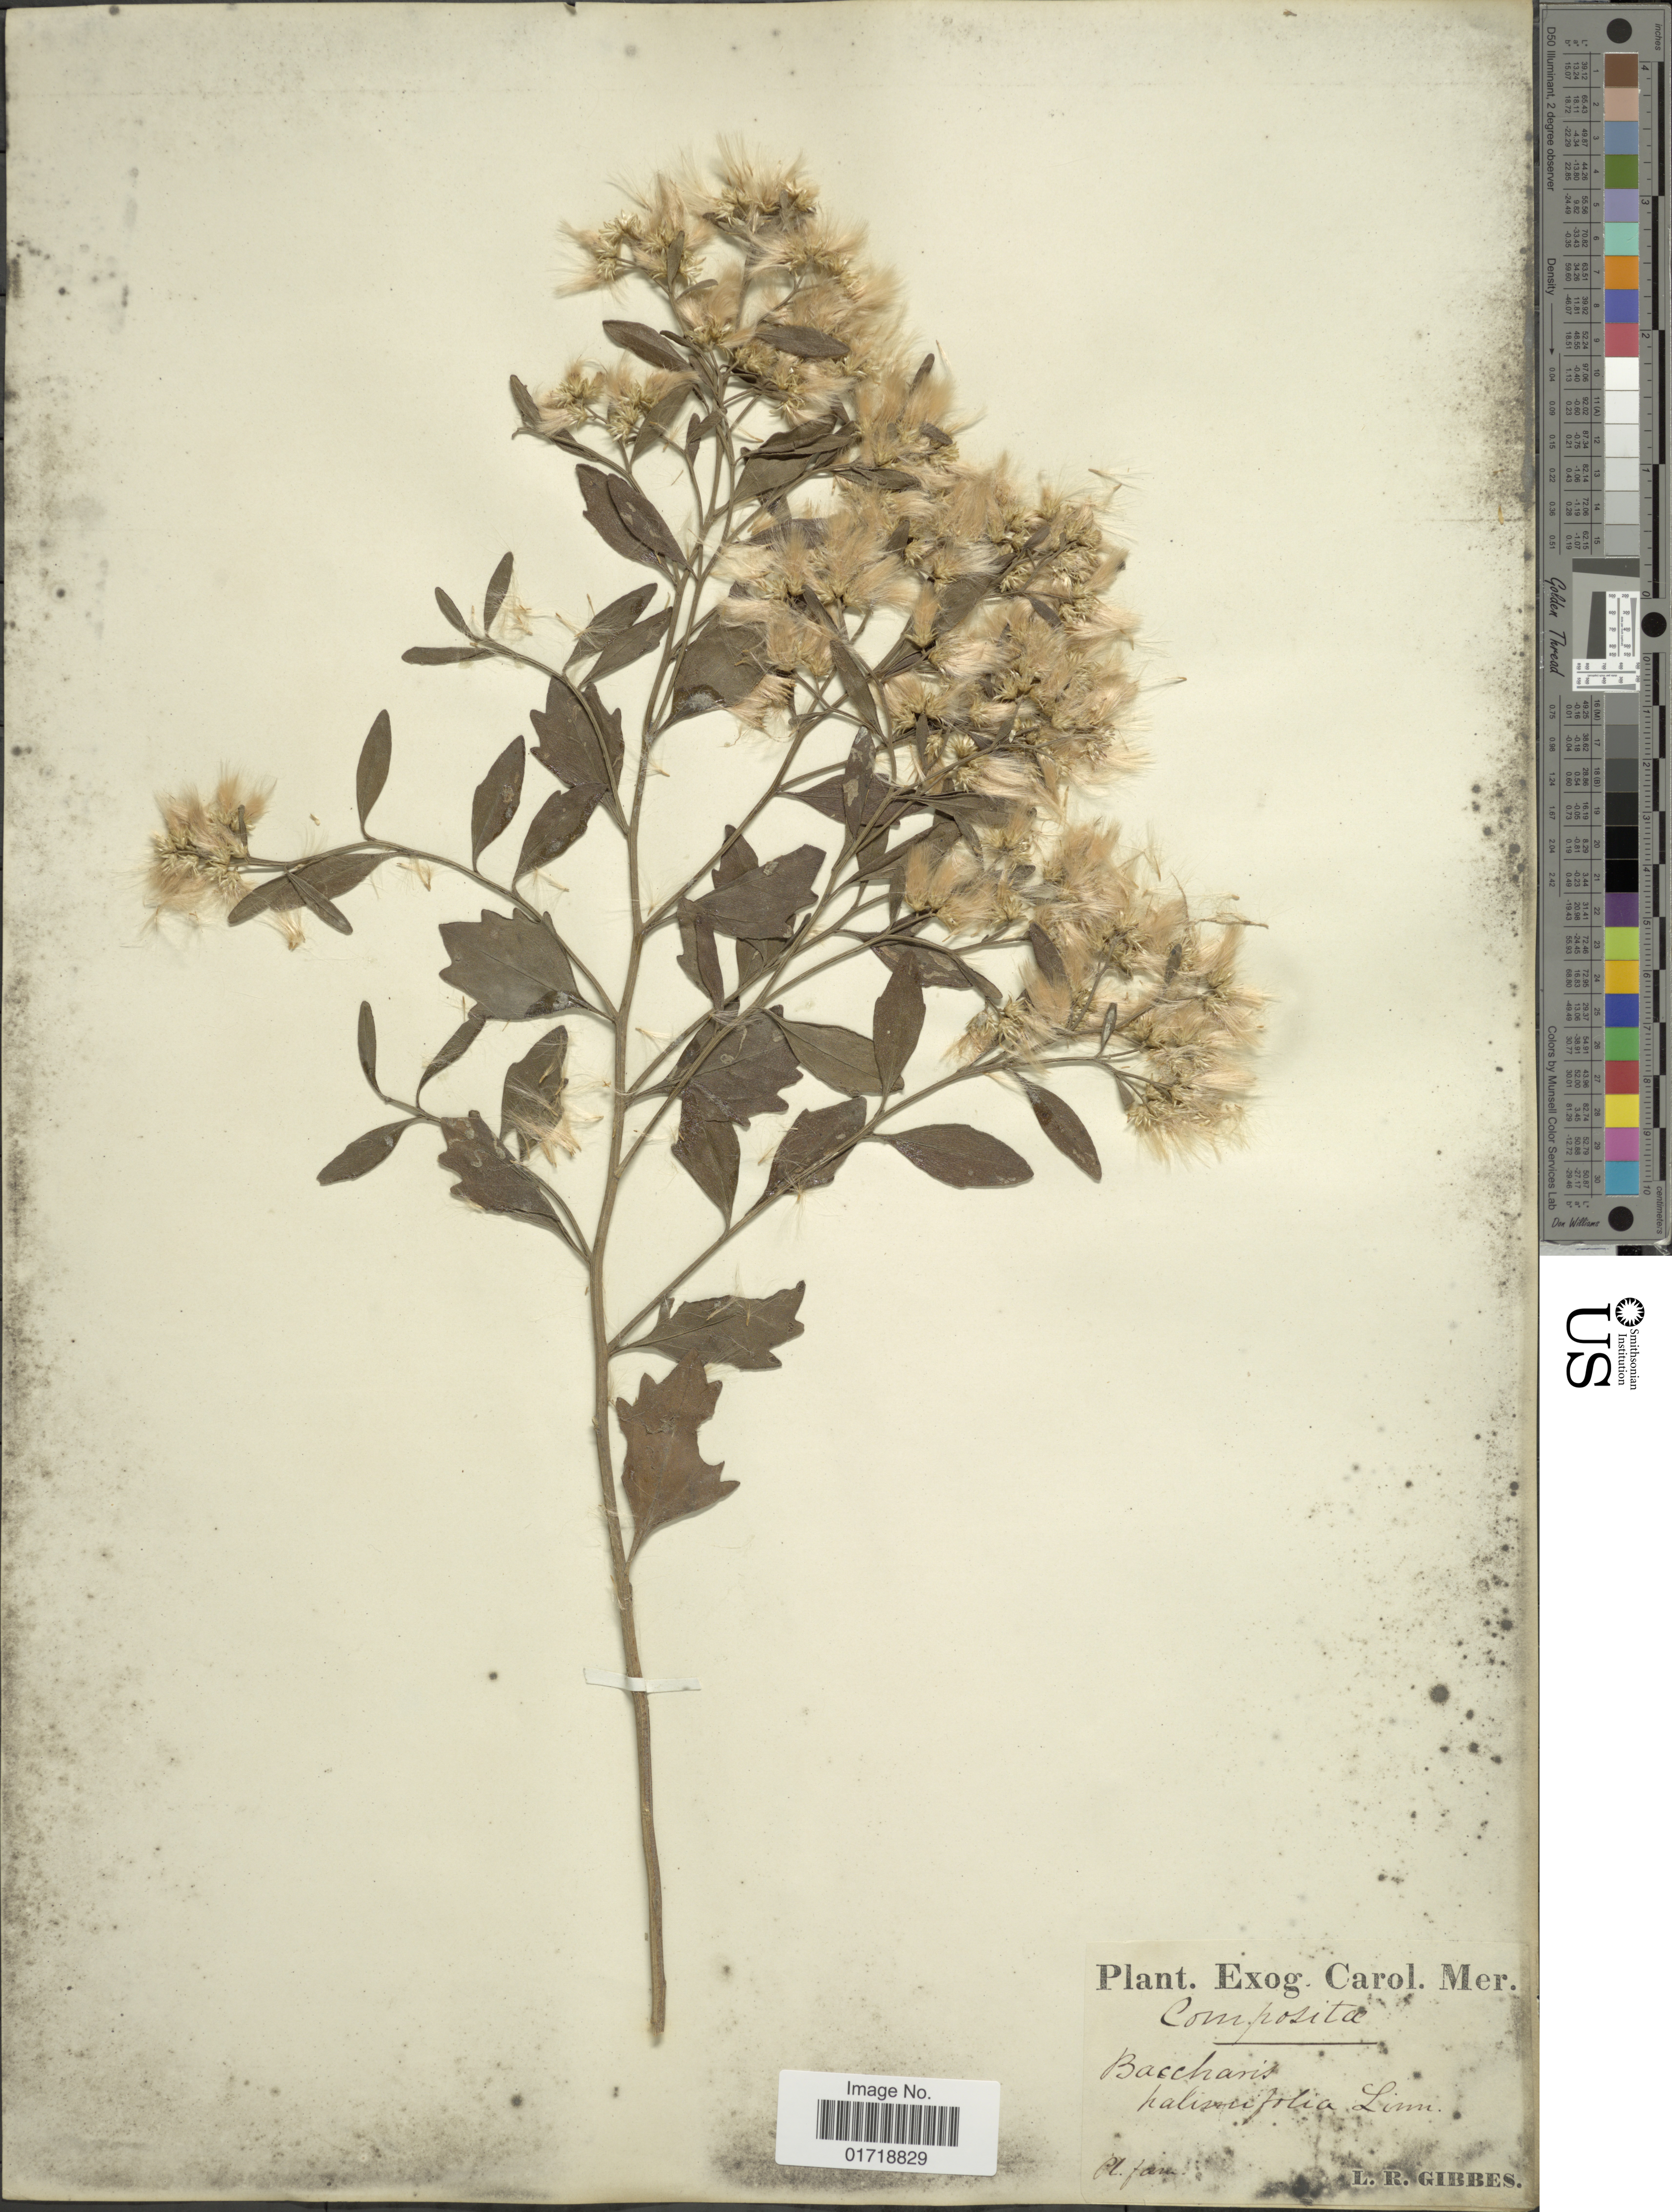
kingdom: Plantae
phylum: Tracheophyta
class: Magnoliopsida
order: Asterales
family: Asteraceae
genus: Baccharis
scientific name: Baccharis halimifolia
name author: L.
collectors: L. Gibbes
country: United States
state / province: South Carolina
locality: Plant. Exog. Carol. Mer.